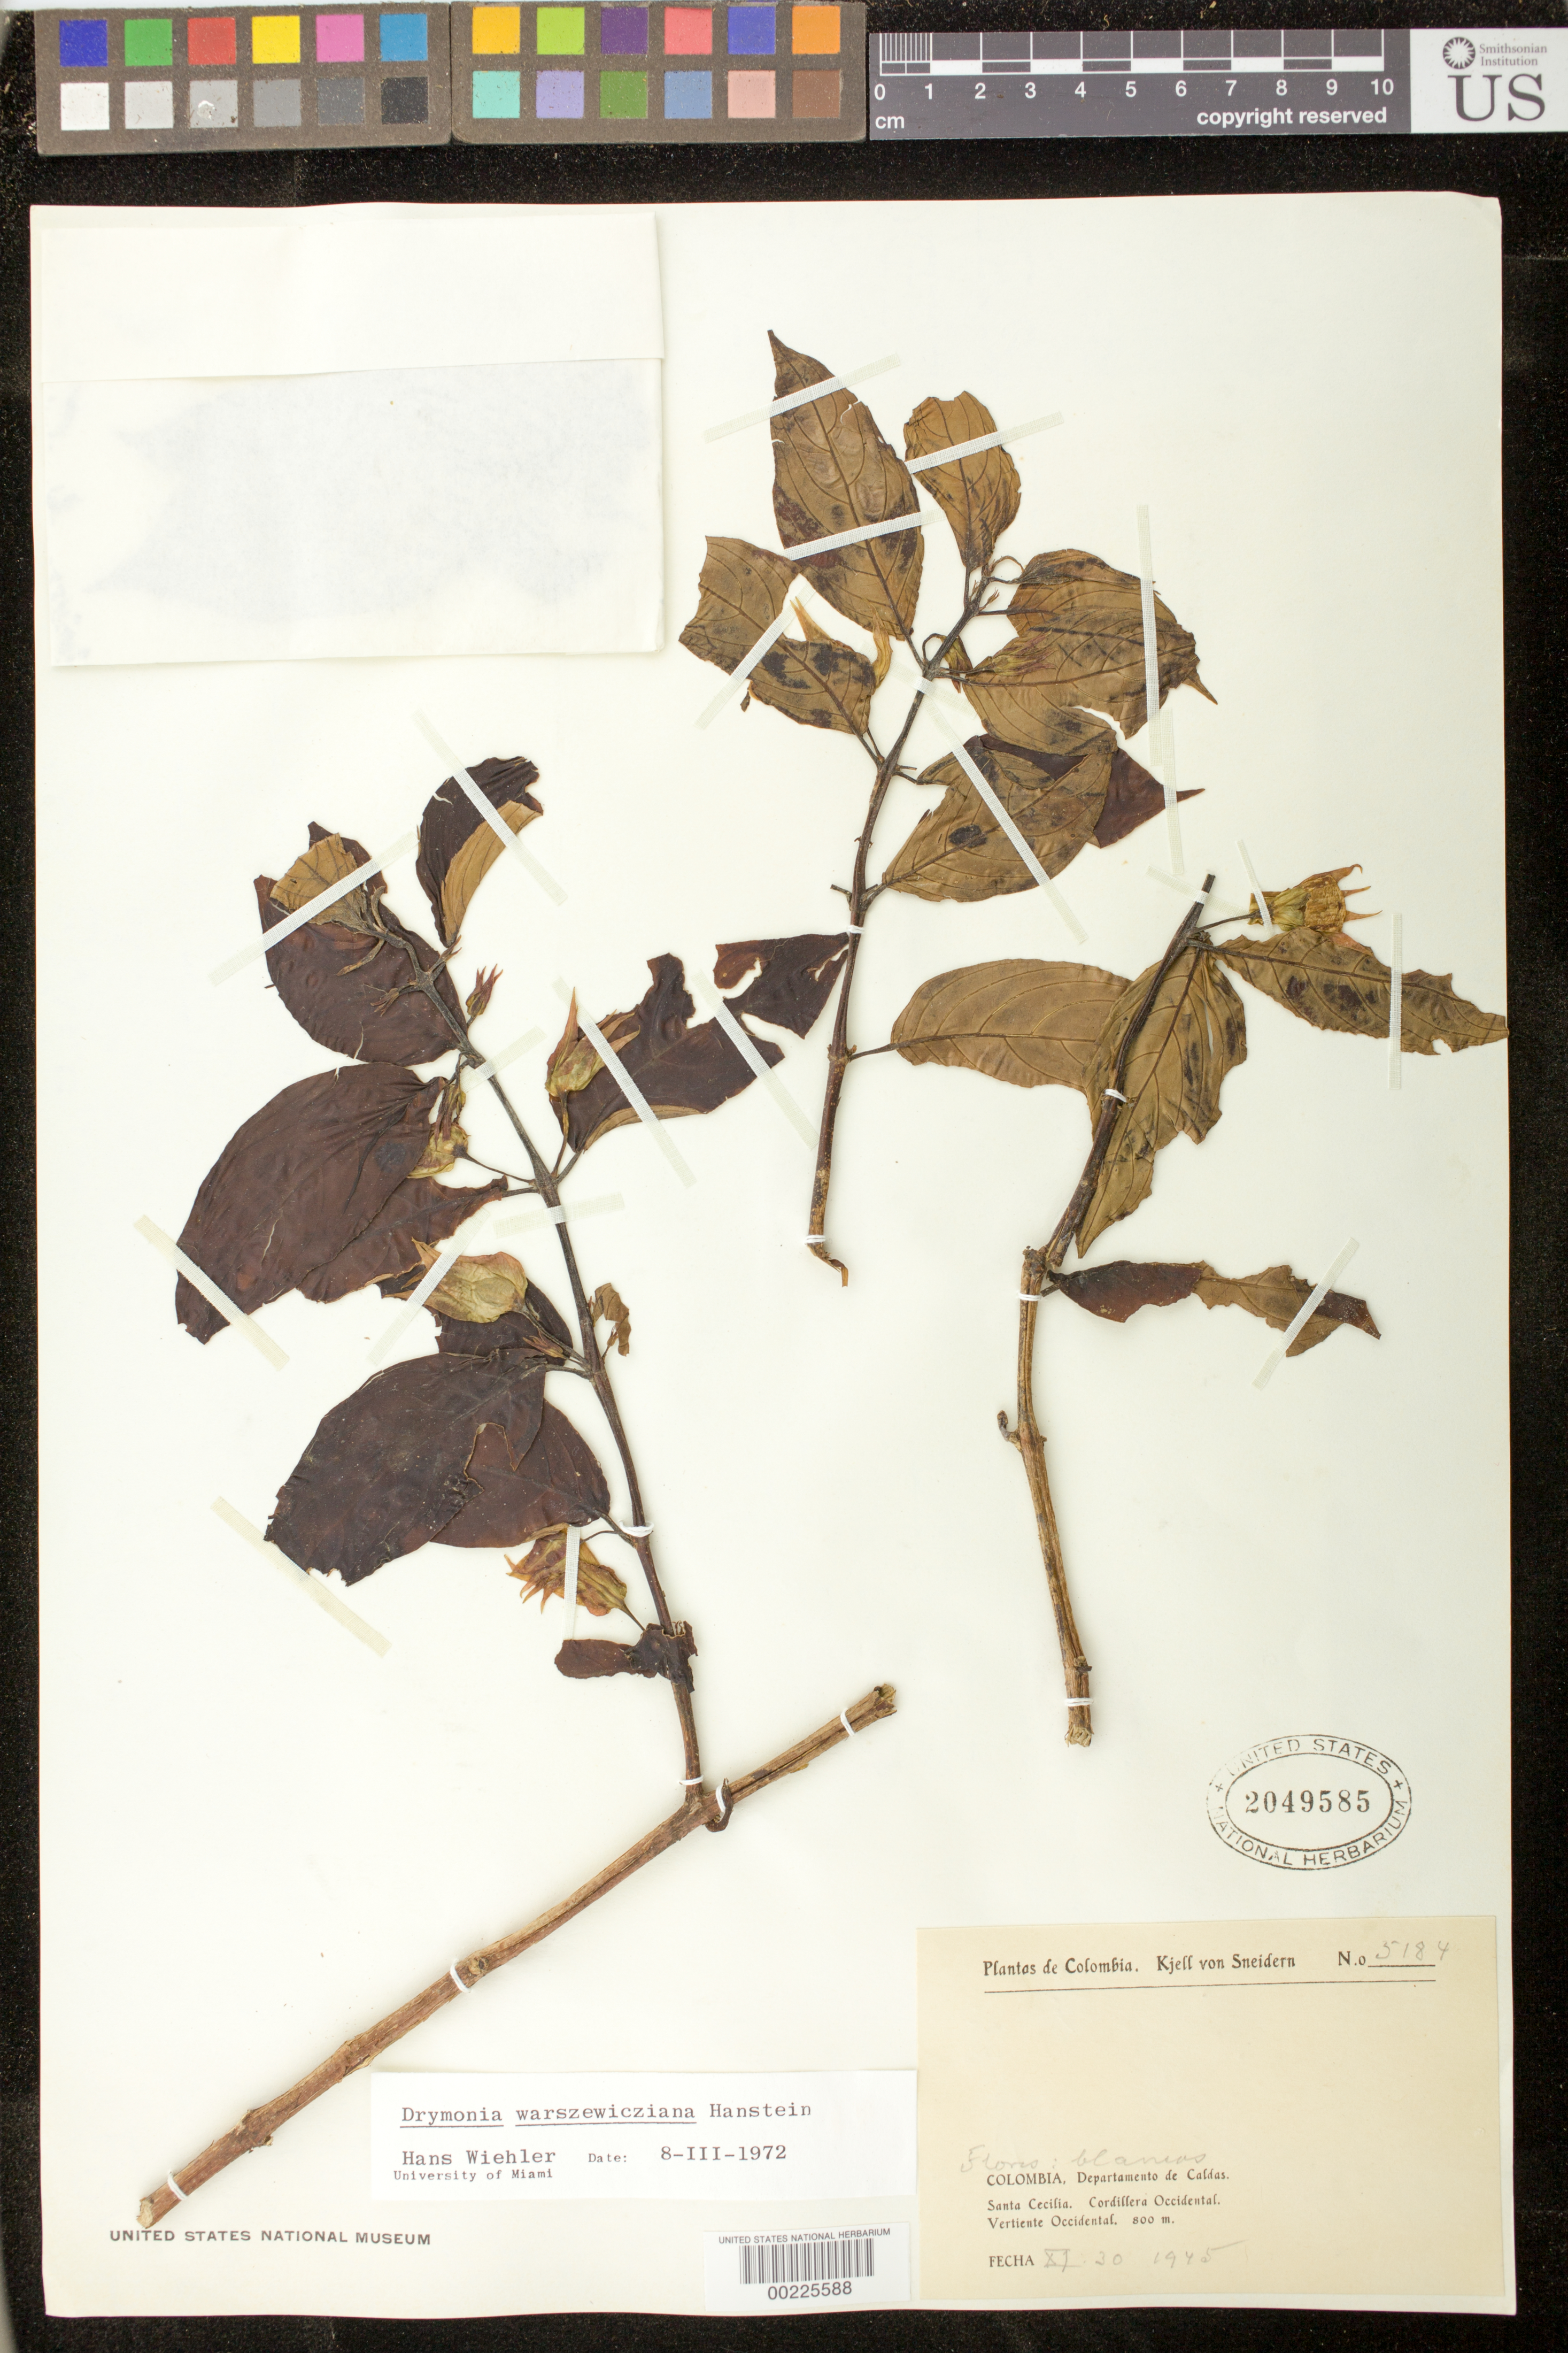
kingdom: Plantae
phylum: Tracheophyta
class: Magnoliopsida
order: Lamiales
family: Gesneriaceae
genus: Drymonia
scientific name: Drymonia warszewicziana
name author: Hanst.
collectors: K. von Sneidern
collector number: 5184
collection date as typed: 30 Nov 1945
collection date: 1945-11-30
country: Colombia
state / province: Caldas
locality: Santa Cecilia, Cordillera Occidental, western slope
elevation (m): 800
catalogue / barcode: US 2049585